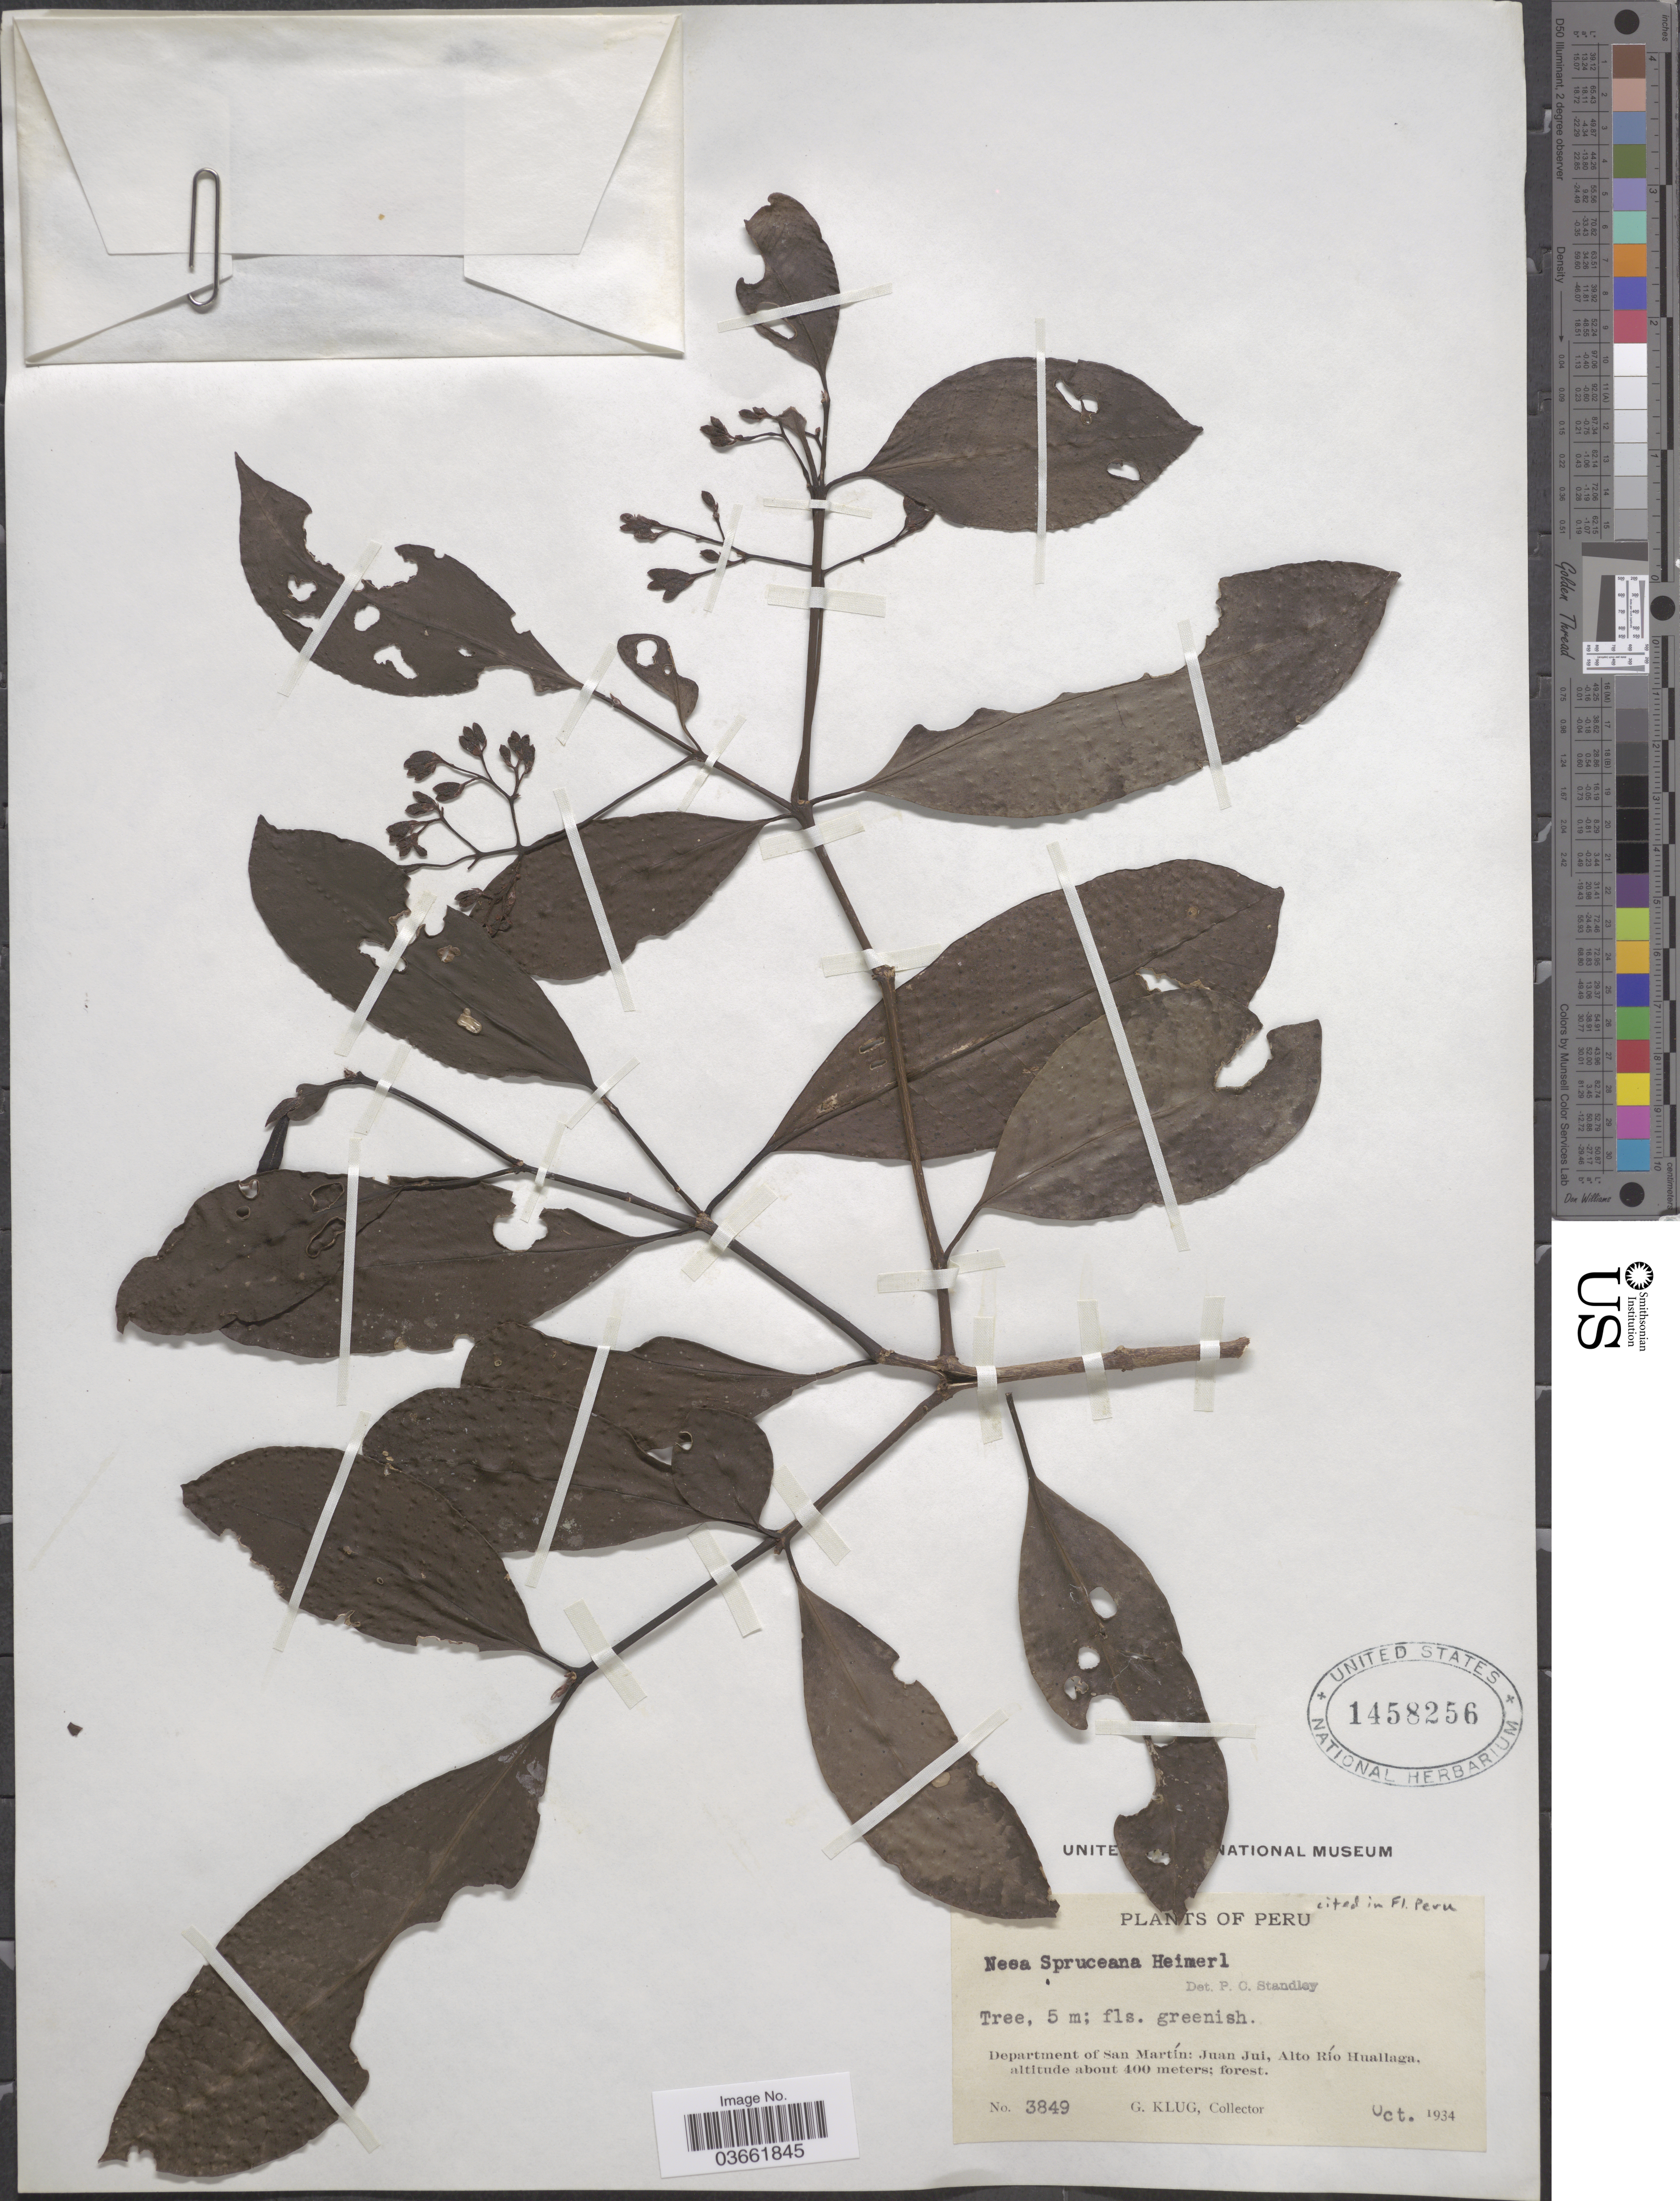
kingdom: Plantae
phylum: Tracheophyta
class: Magnoliopsida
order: Caryophyllales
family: Nyctaginaceae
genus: Neea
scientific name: Neea spruceana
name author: Heimerl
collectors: G. Klug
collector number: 3849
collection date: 1934-10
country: Peru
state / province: San Martín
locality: Department of San Martín: Juan Jui, Alto Río Huallaga.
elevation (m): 400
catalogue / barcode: US 1458256